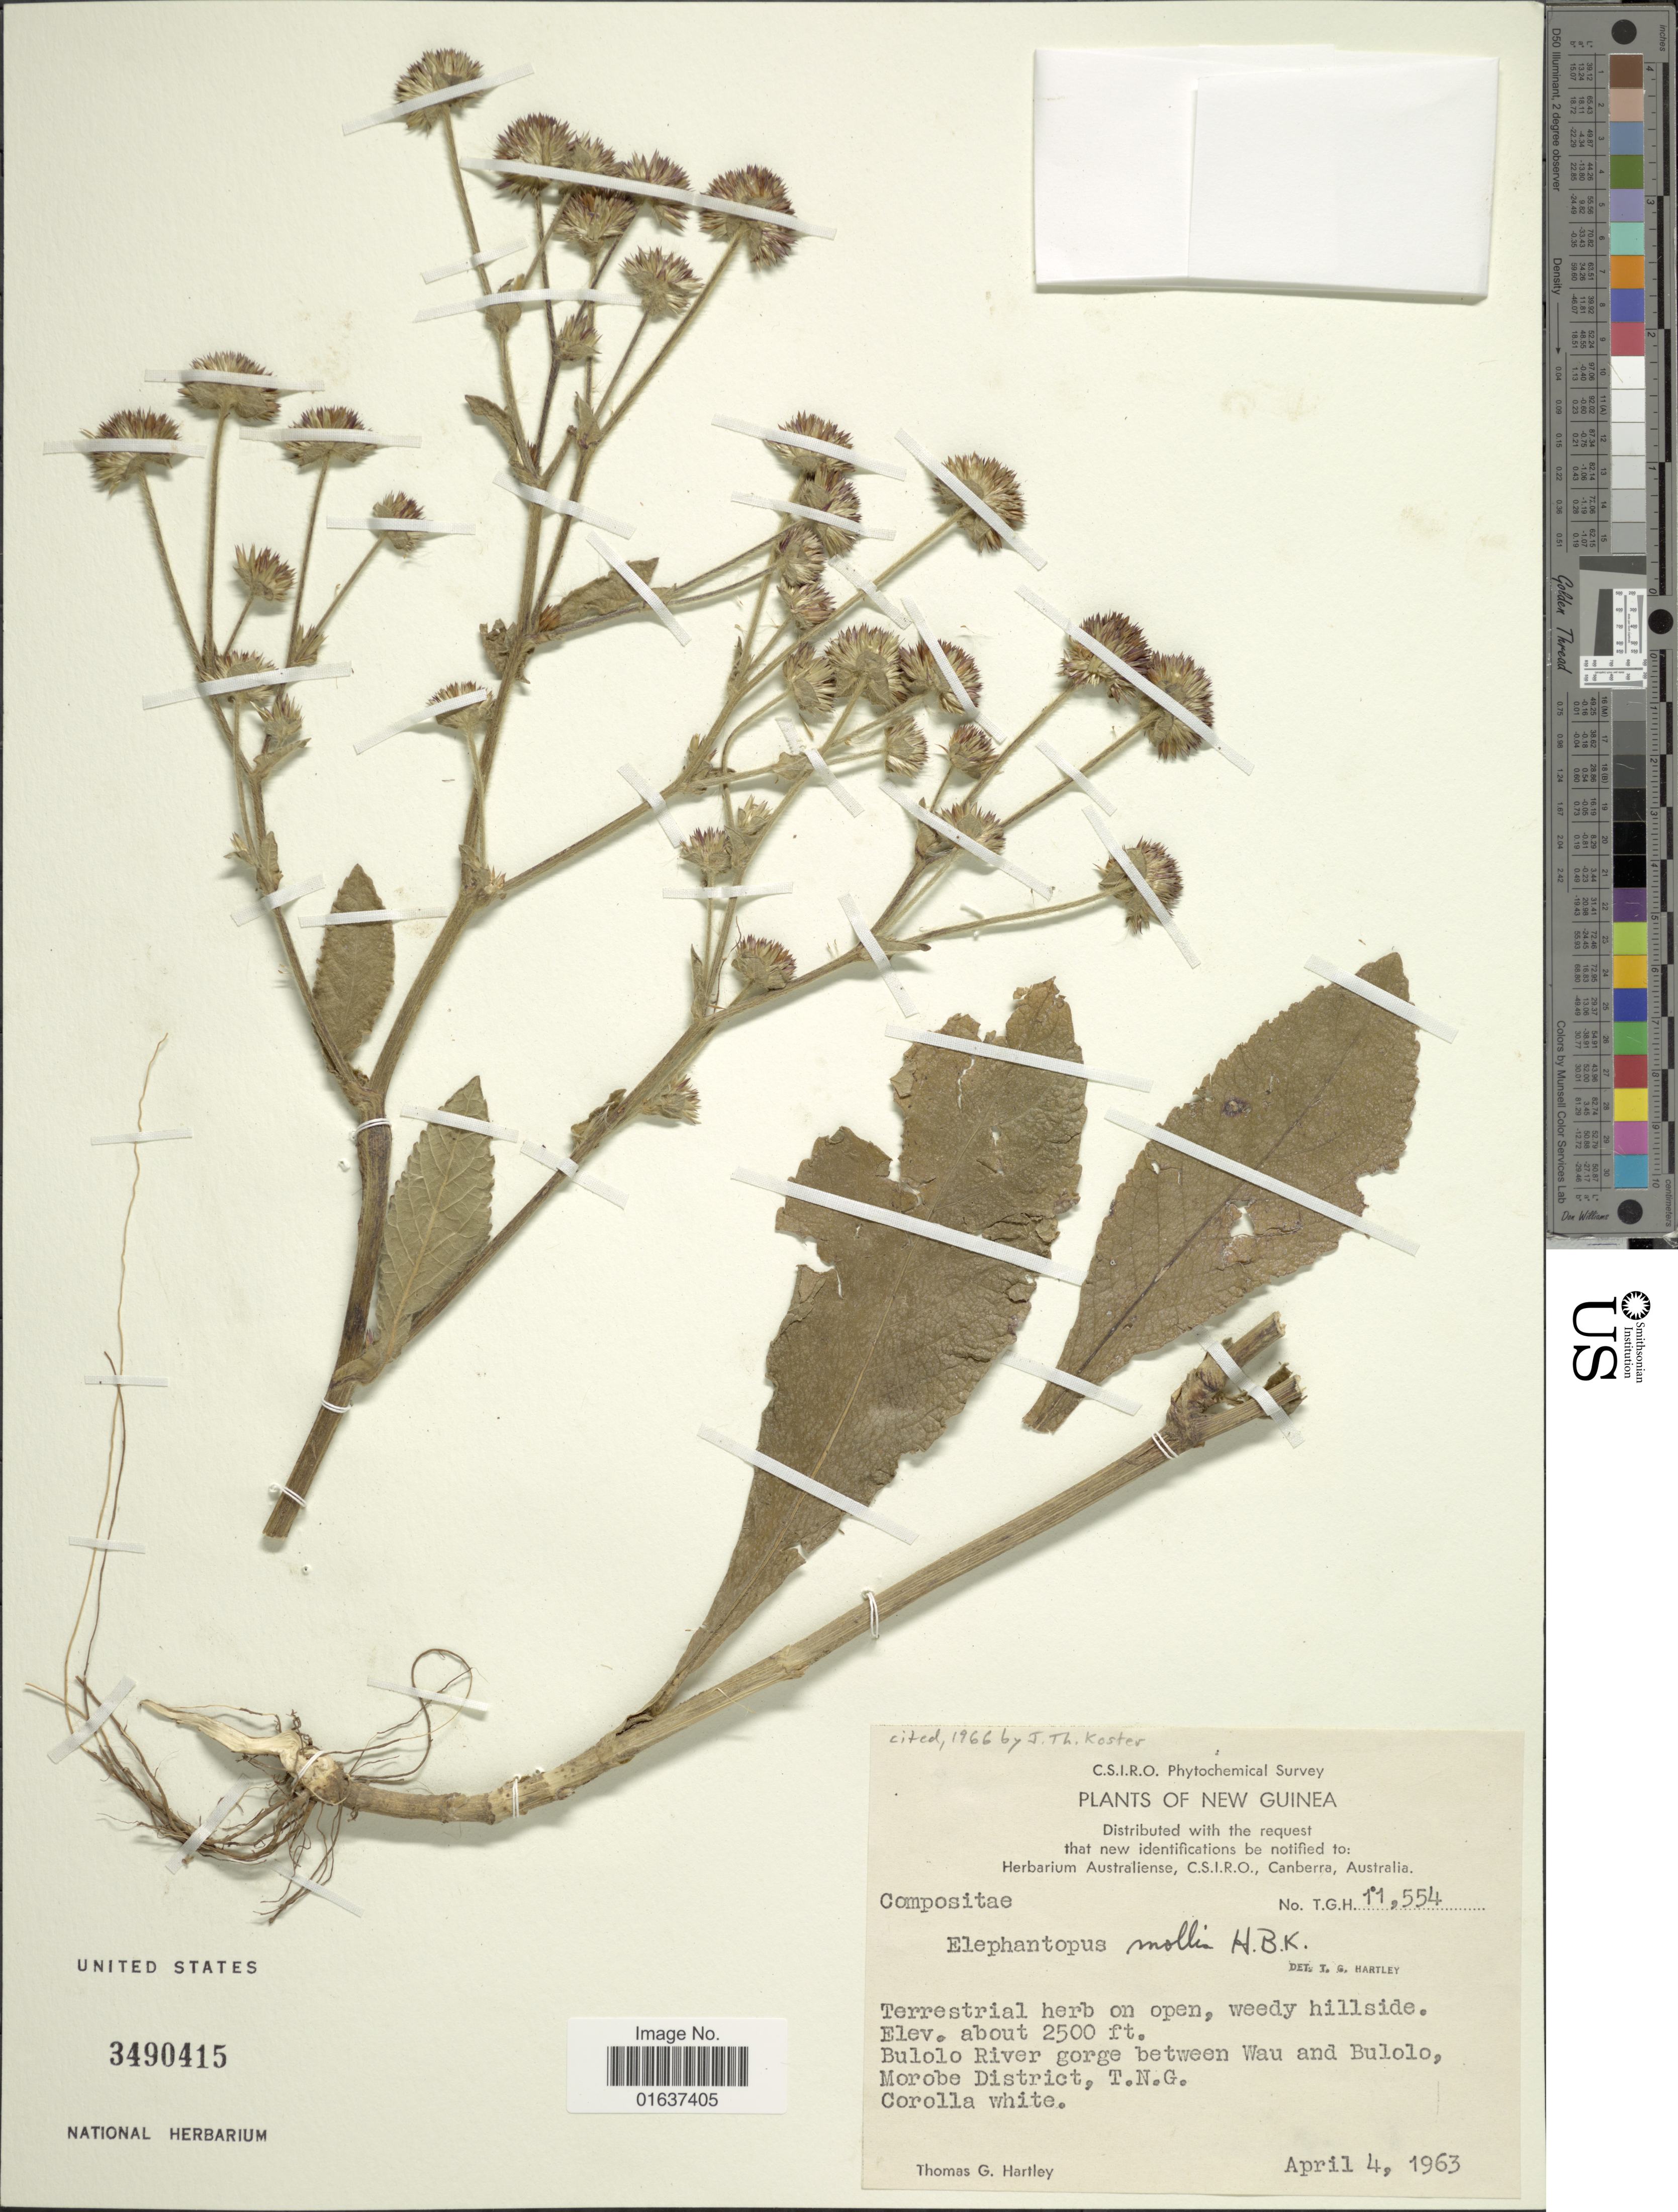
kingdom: Plantae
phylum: Tracheophyta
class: Magnoliopsida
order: Asterales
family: Asteraceae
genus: Elephantopus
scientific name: Elephantopus mollis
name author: Kunth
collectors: T. G. Hartley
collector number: TGH11554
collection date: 1963-04-04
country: Papua New Guinea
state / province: Morobe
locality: New Guinea, weedy hillside, Bulolo River between Wau and Bulolo, Morobe District, T.N.G.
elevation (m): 762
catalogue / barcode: US 3490415